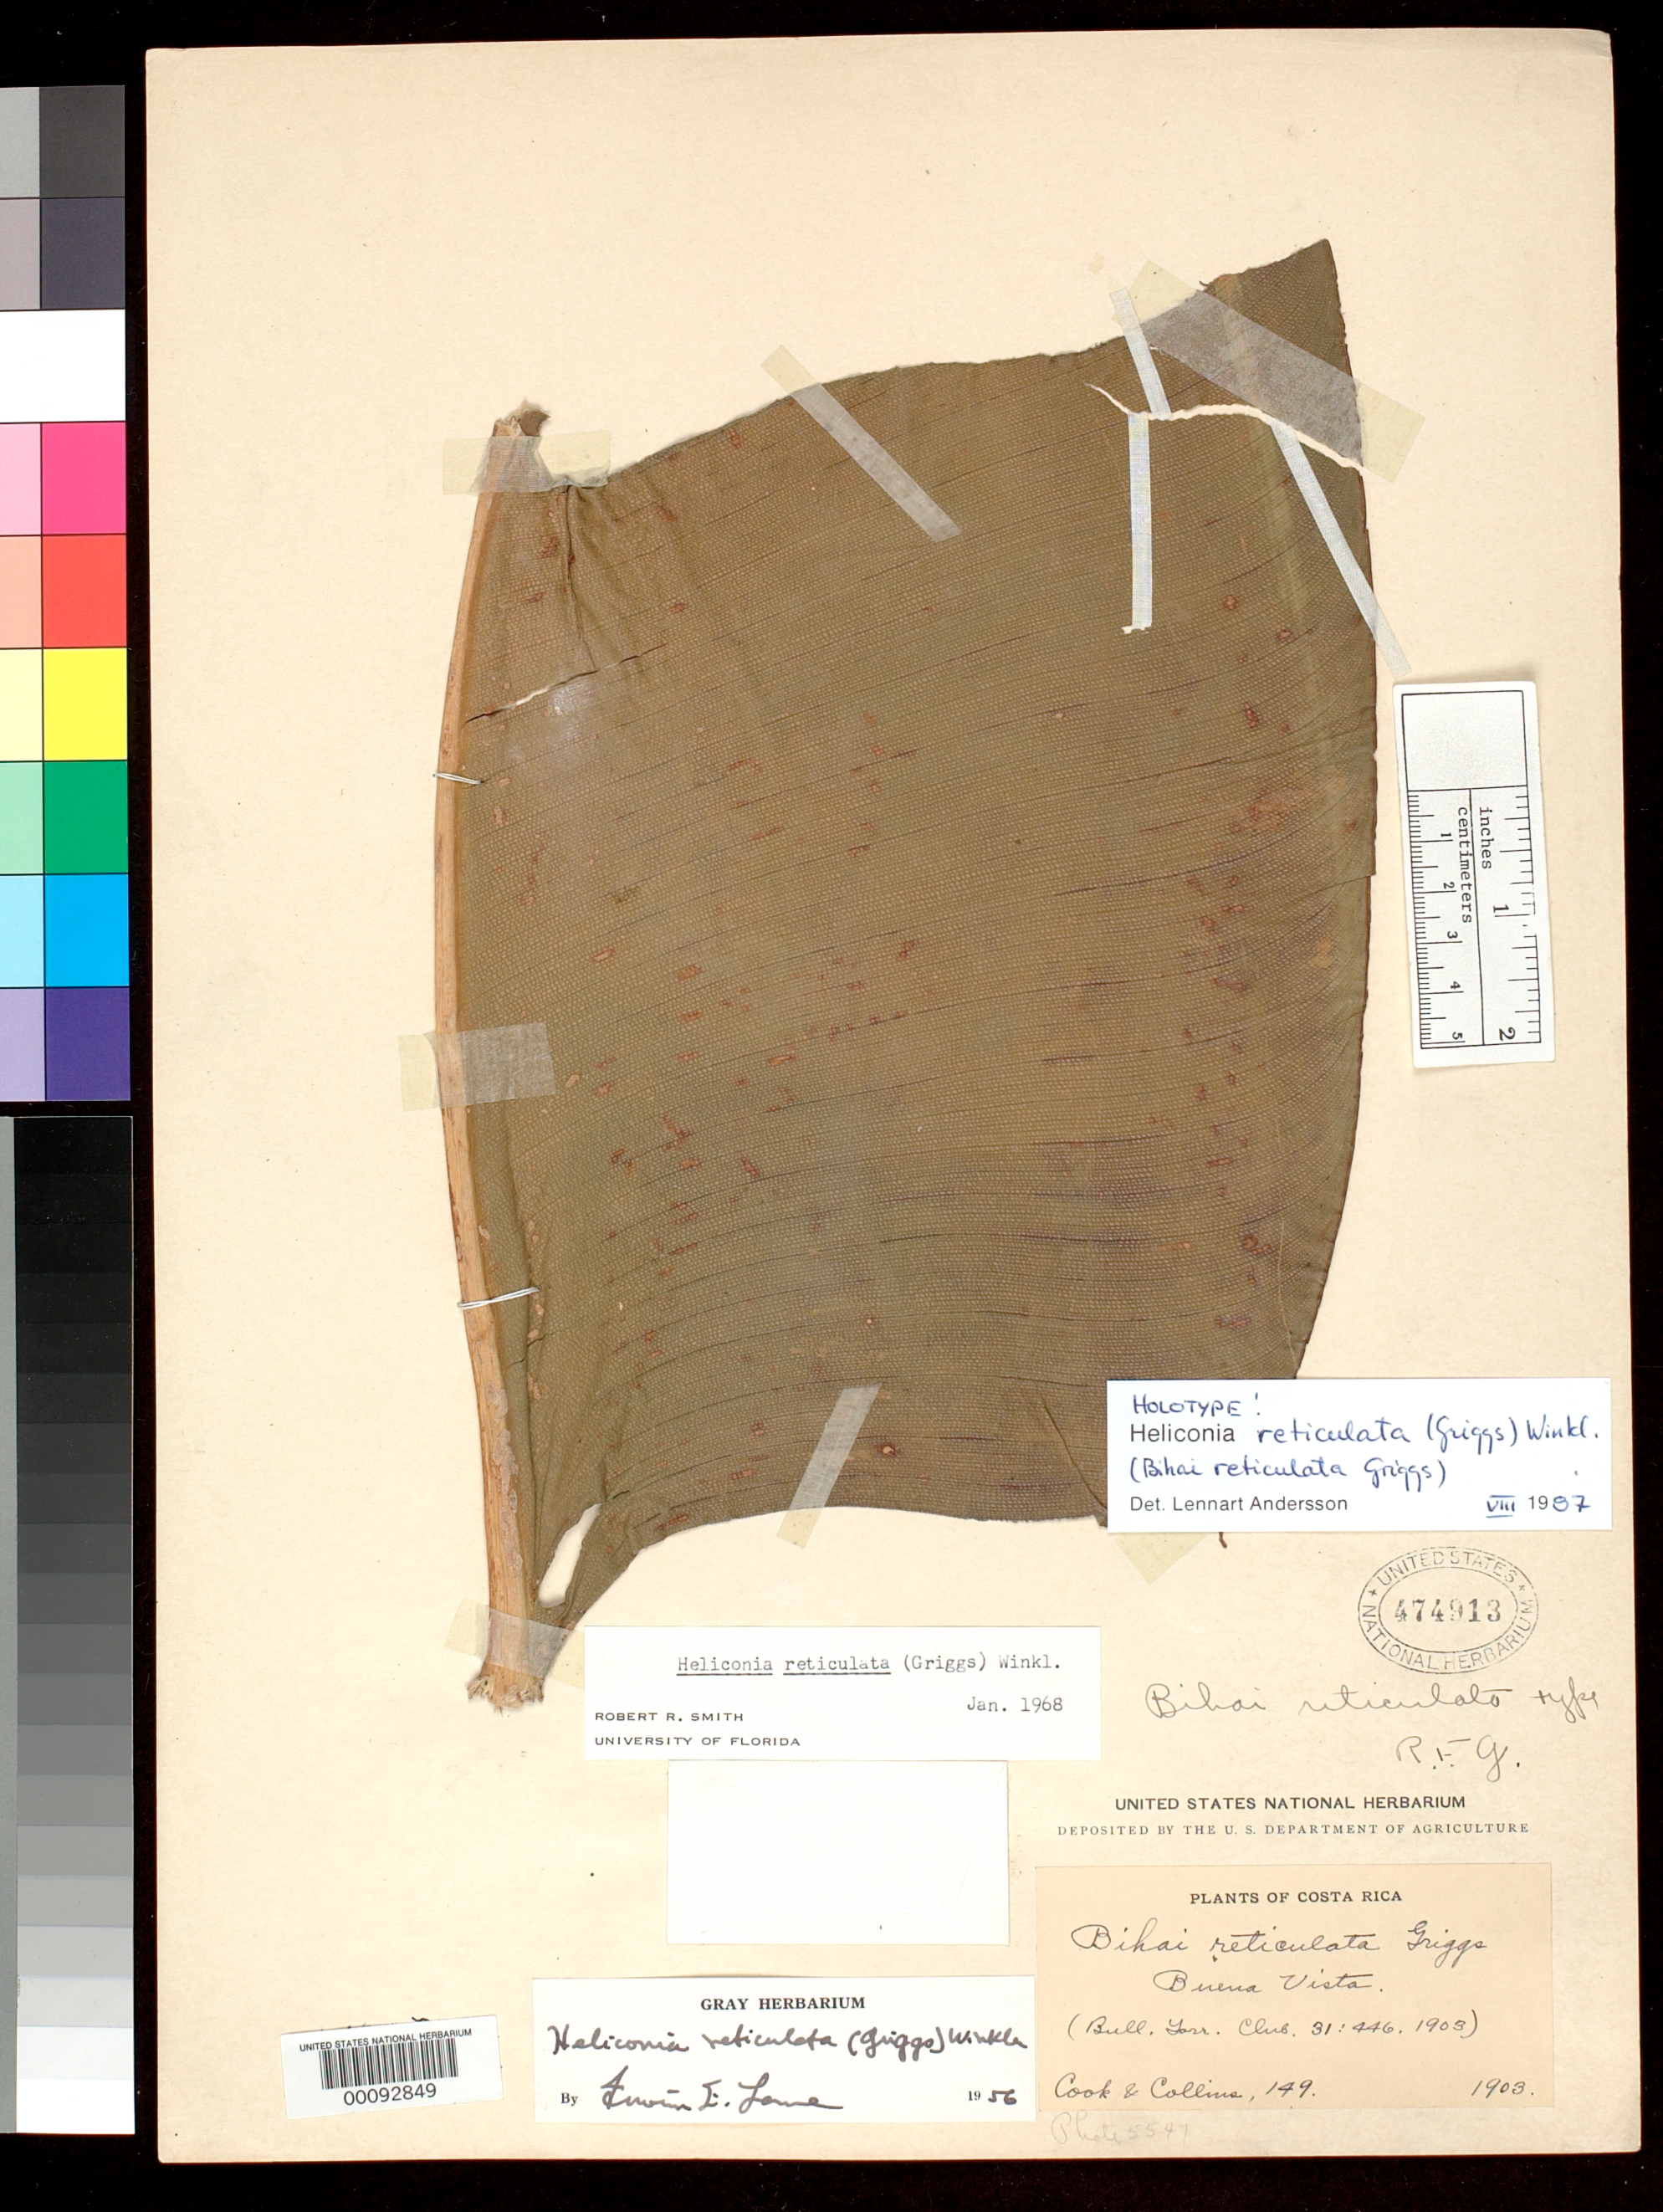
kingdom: Plantae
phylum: Tracheophyta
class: Liliopsida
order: Zingiberales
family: Heliconiaceae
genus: Bihai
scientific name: Bihai reticulata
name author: R.F. Griggs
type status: Holotype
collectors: O. F. Cook & G. Collins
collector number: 149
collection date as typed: Apr 1903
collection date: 1903-04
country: Costa Rica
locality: Buena Vista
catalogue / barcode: US 474913